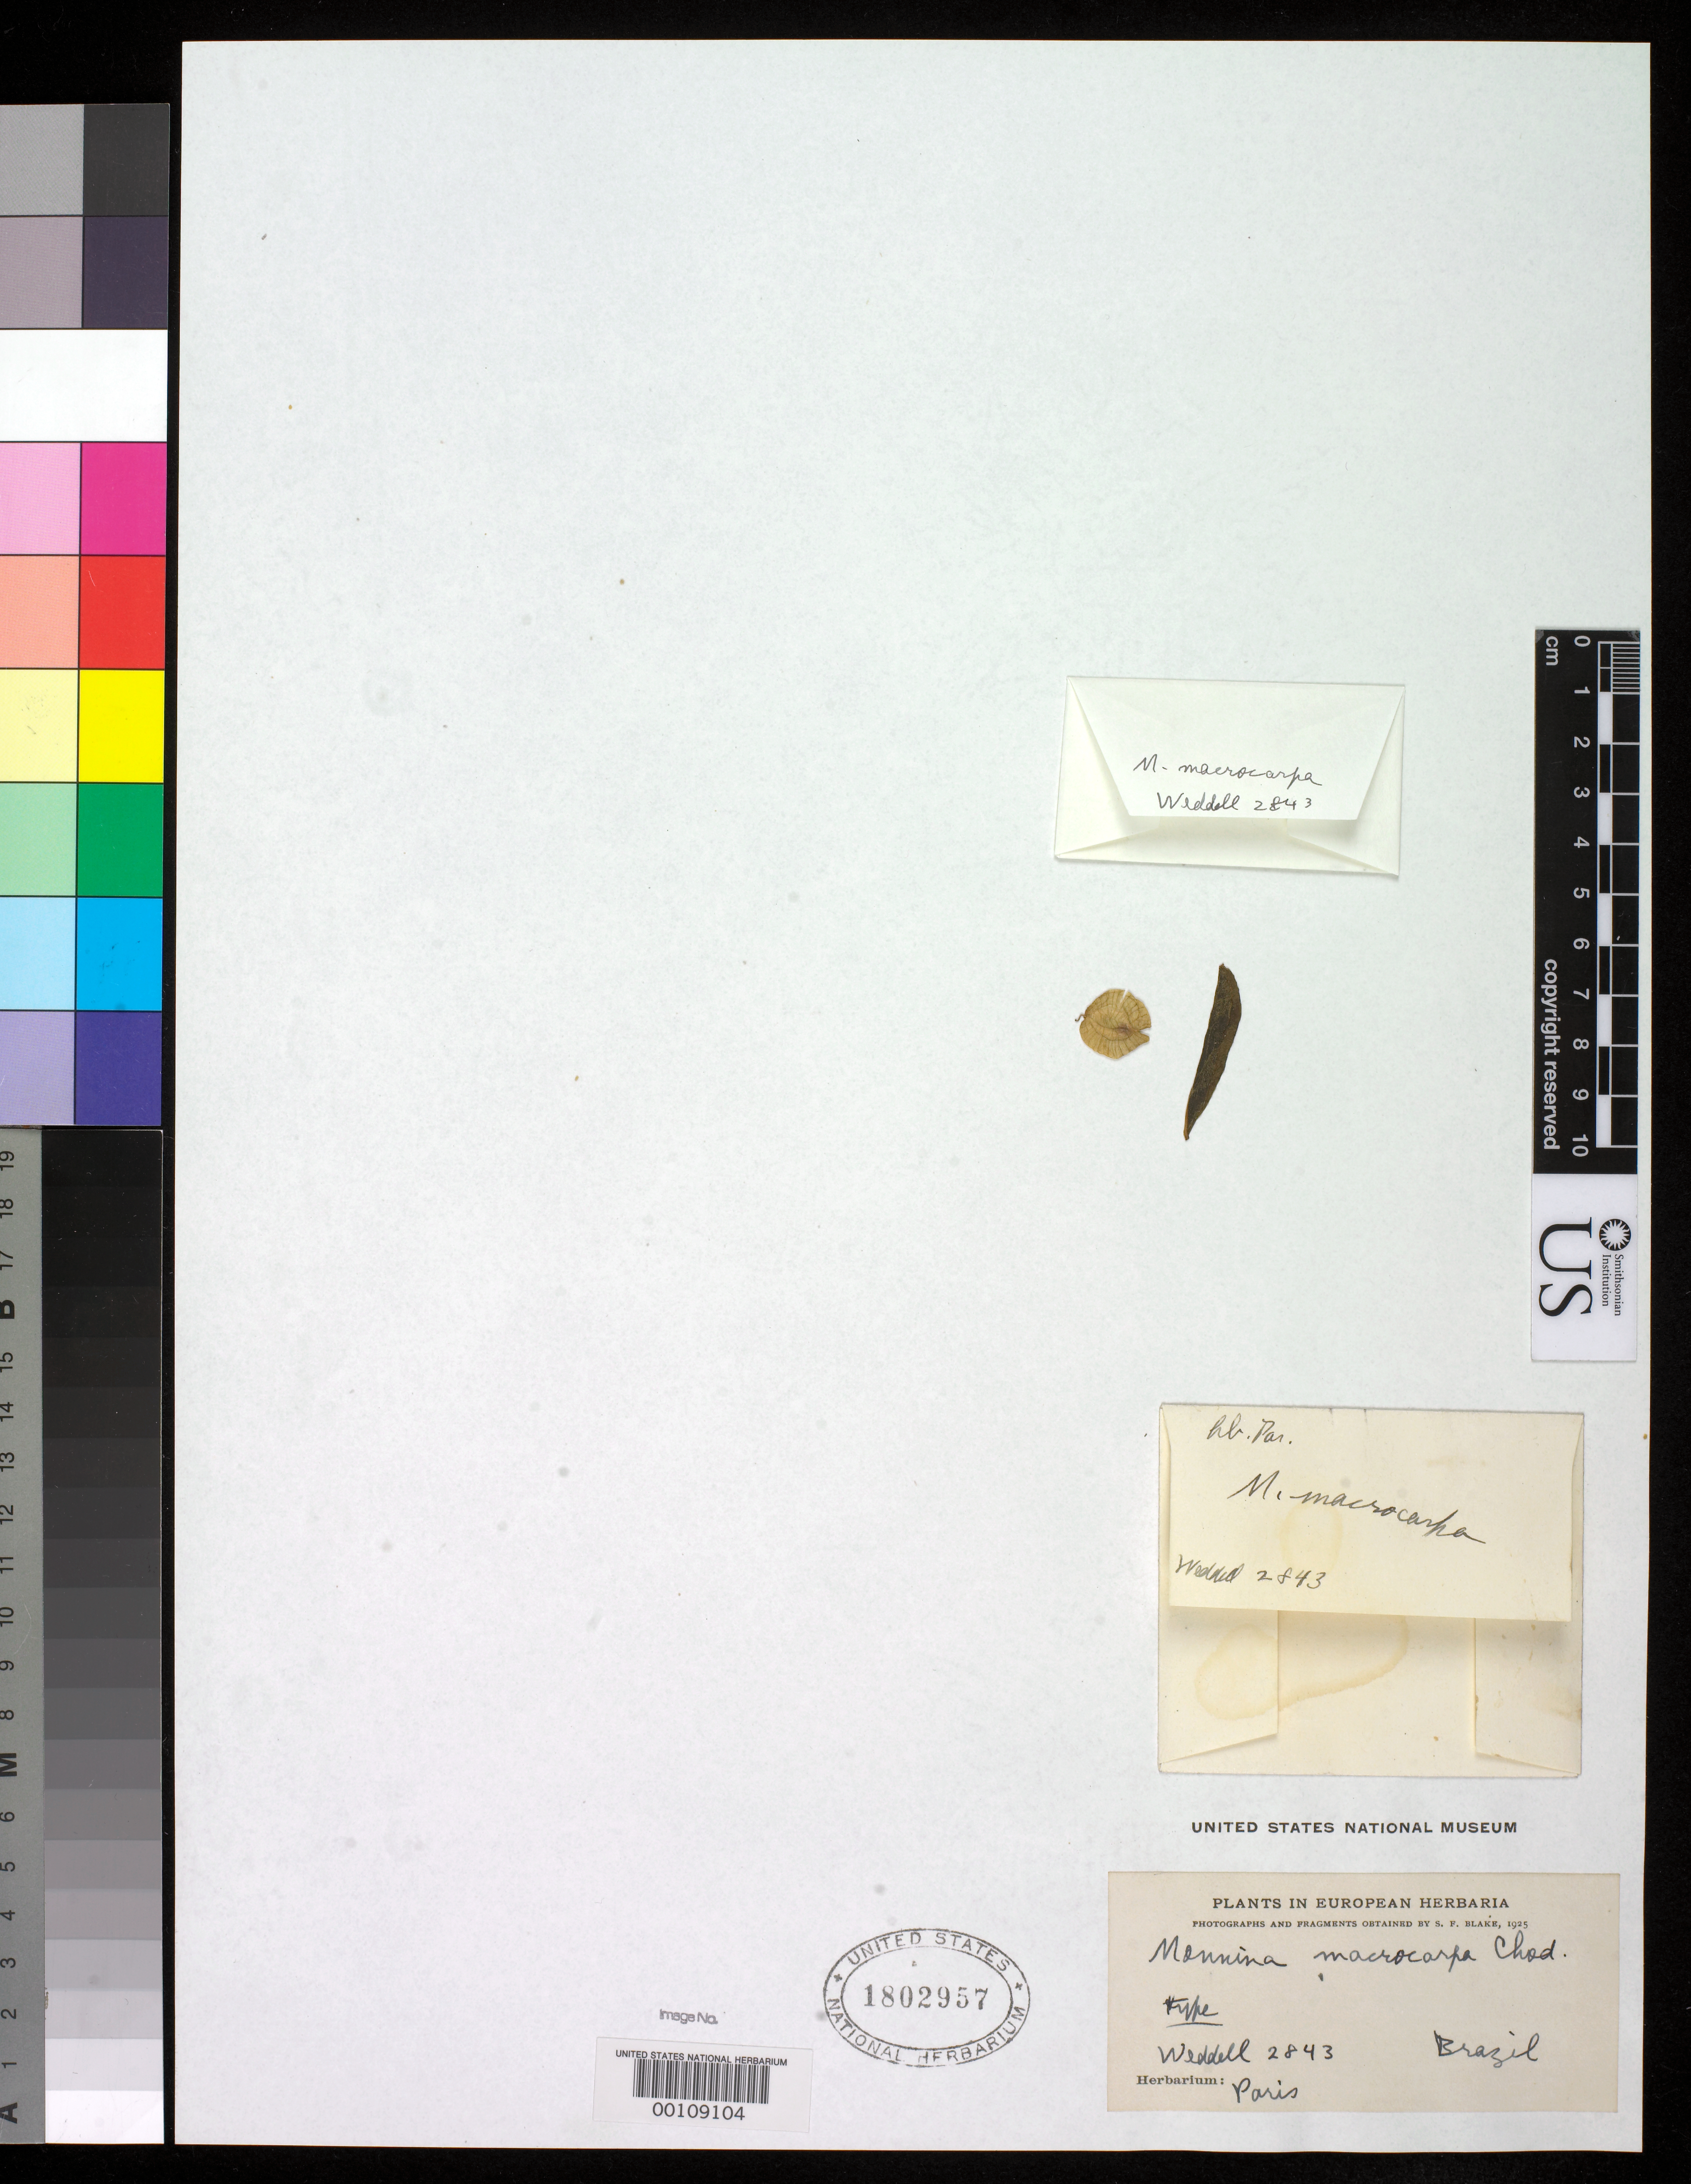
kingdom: Plantae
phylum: Tracheophyta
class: Magnoliopsida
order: Fabales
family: Polygalaceae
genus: Monnina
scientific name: Monnina macrocarpa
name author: Chodat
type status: Isotype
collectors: H. A. Weddell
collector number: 2843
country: Brazil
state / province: Minas Gerais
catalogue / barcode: US 1802957